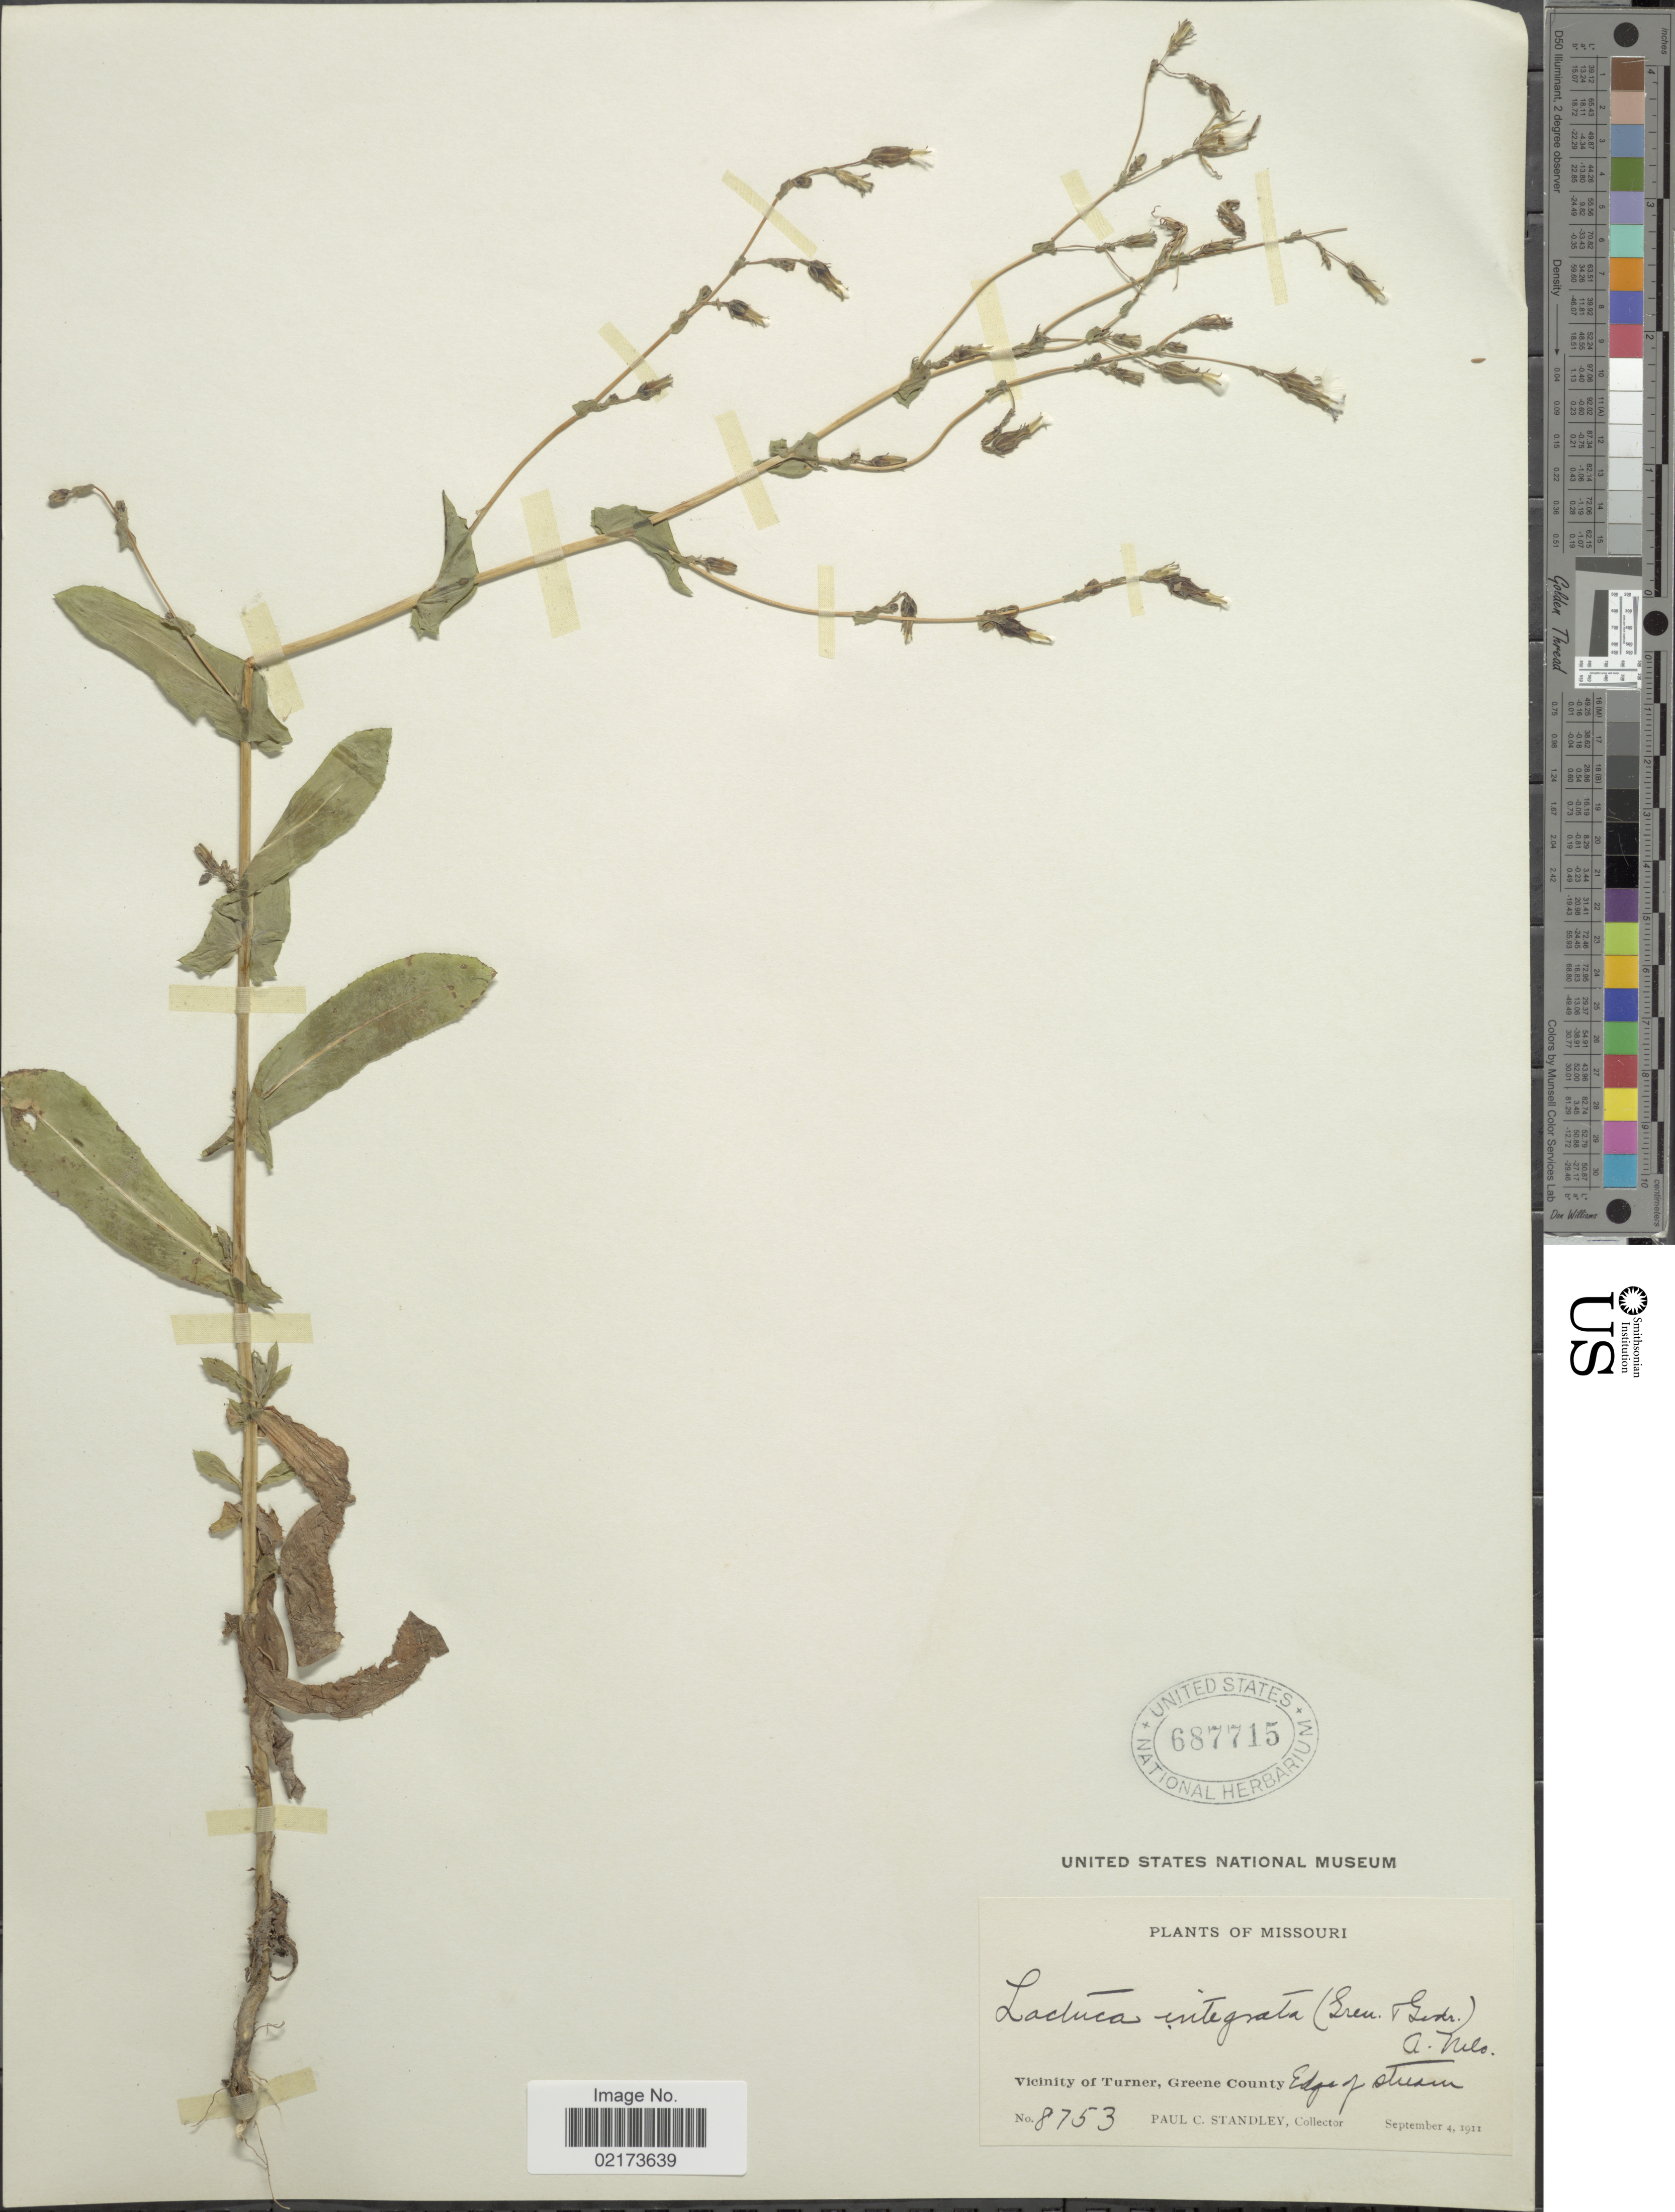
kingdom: Plantae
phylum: Tracheophyta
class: Magnoliopsida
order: Asterales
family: Asteraceae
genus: Lactuca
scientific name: Lactuca serriola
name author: L.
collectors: P. C. Standley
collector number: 8753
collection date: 1911-09-04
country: United States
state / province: Missouri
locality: Vicinity of Turner, Greene County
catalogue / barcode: US 687715